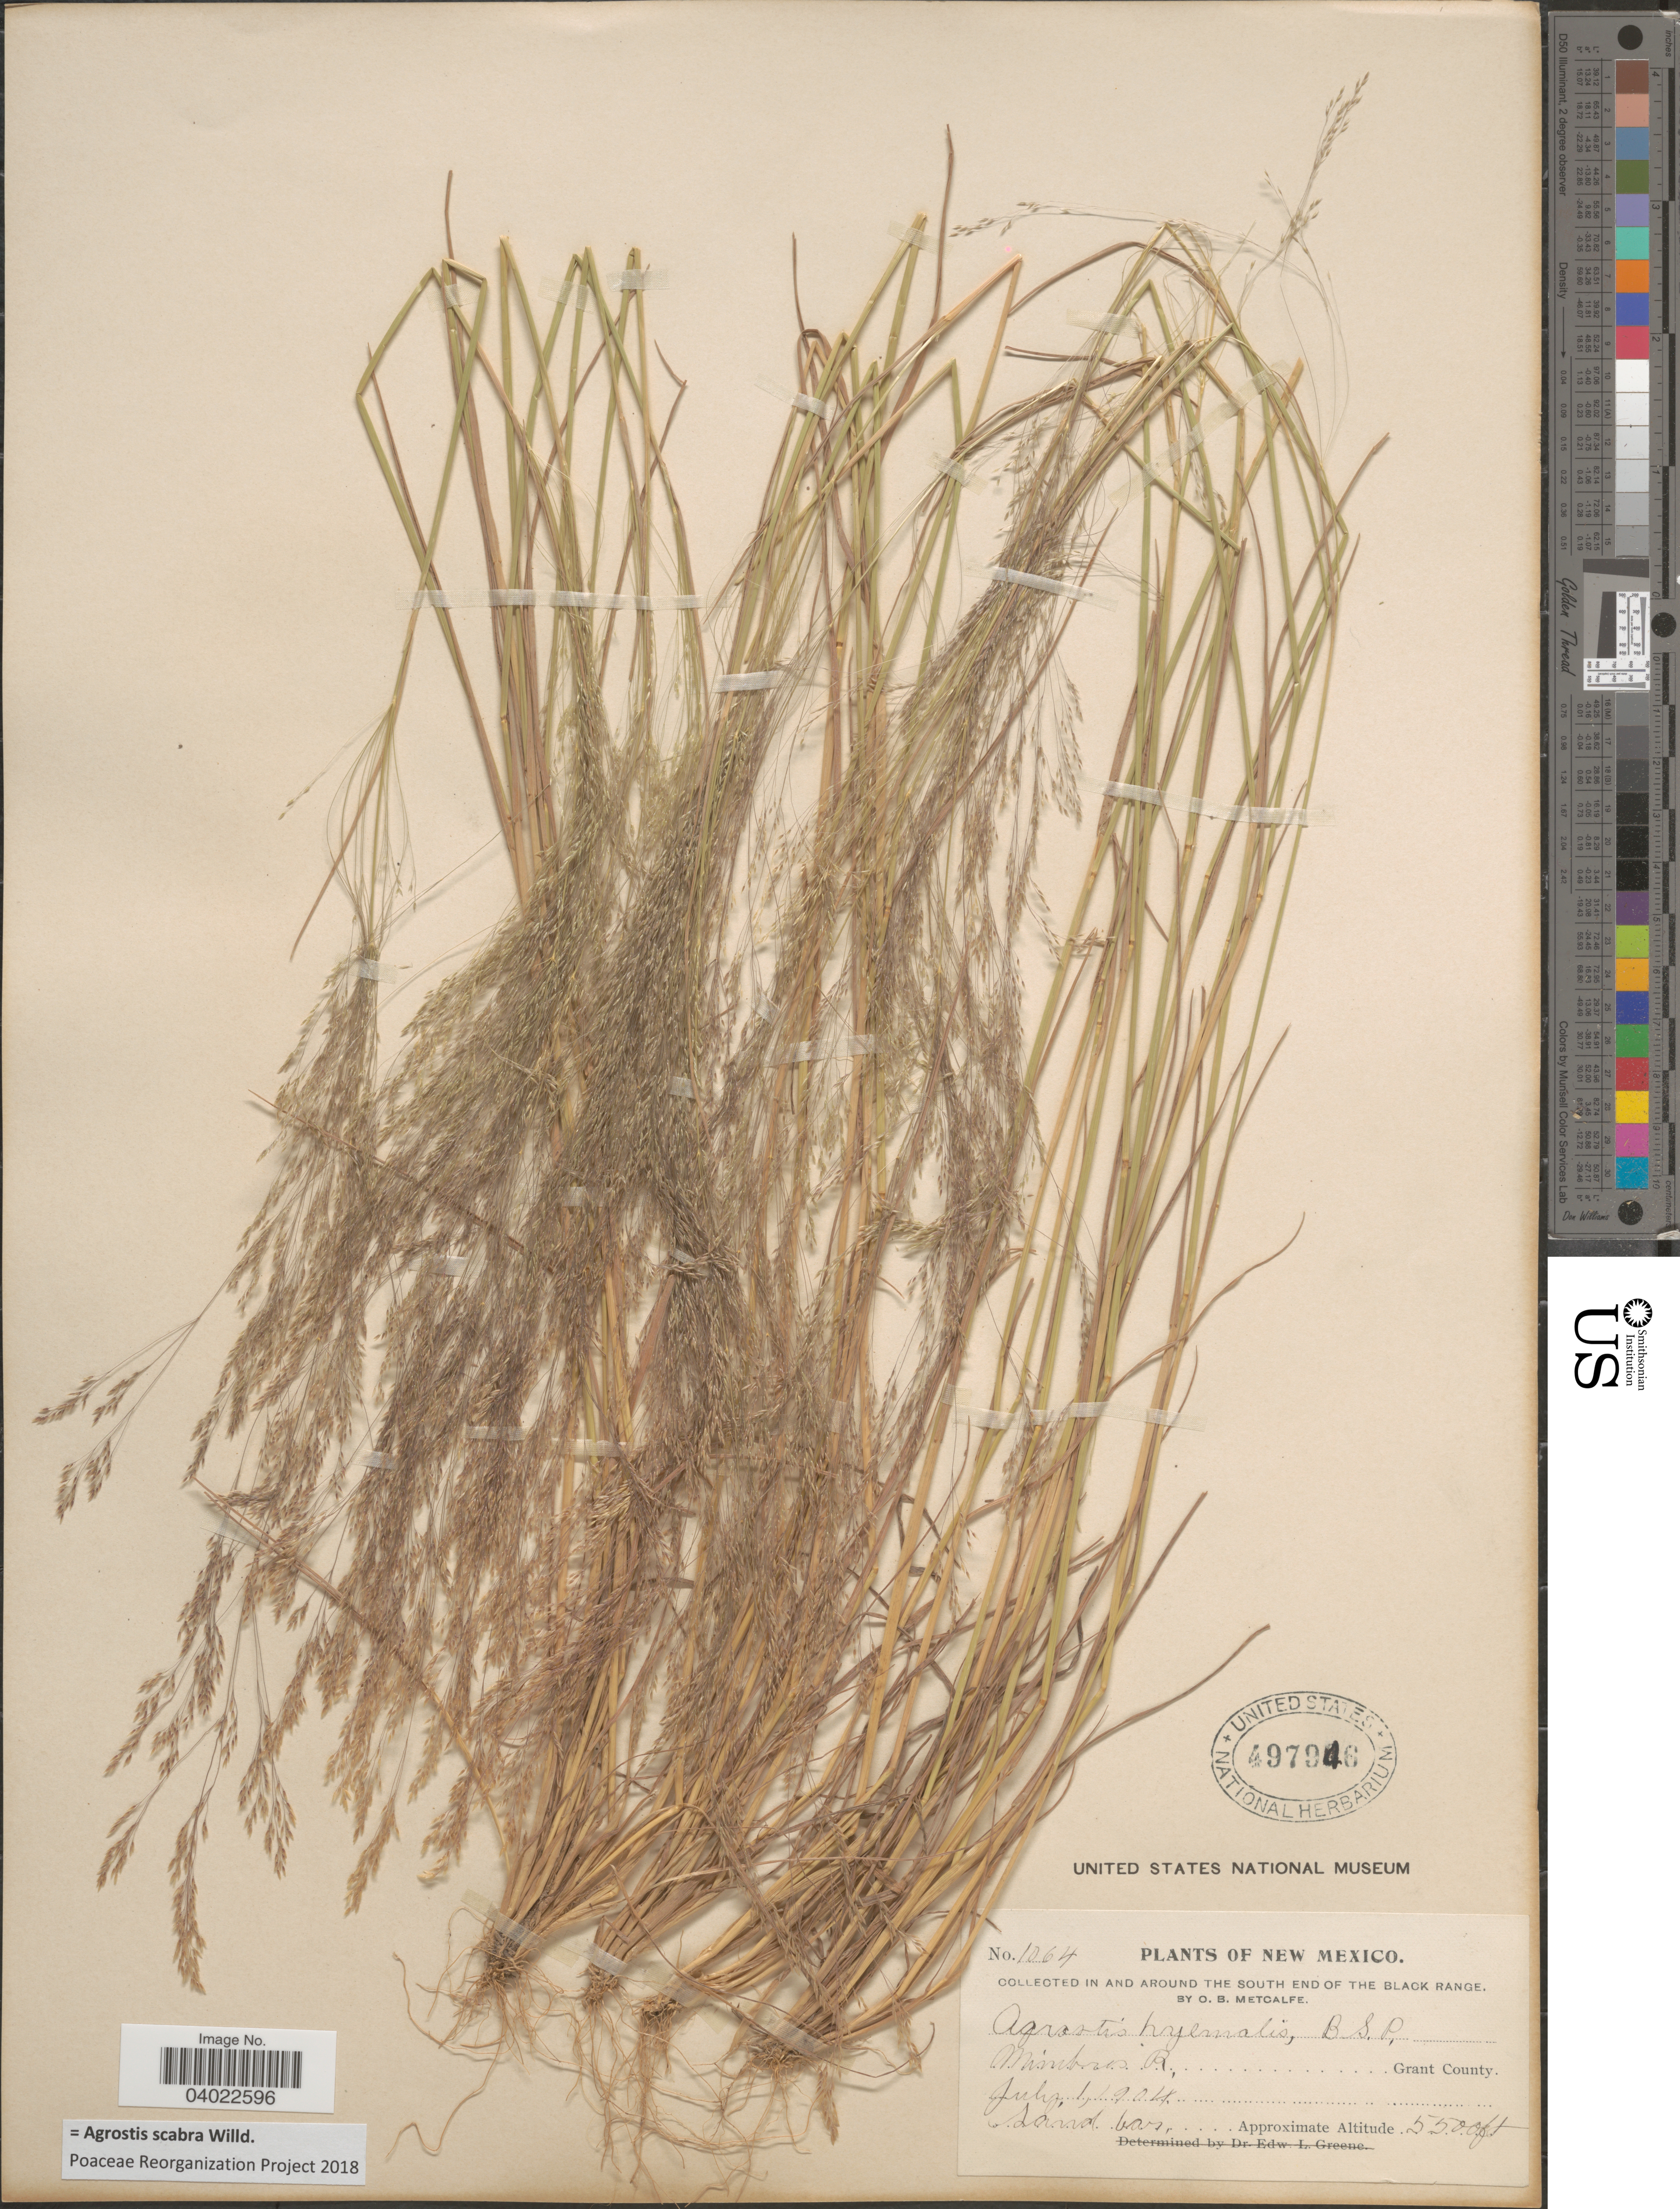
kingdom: Plantae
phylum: Tracheophyta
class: Liliopsida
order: Poales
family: Poaceae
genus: Agrostis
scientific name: Agrostis scabra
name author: Willd.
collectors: O. B. Metcalfe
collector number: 1064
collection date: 1904-07-01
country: United States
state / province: New Mexico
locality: In and around the south end of the Black Range. Mimbres R., Grant County.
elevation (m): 1676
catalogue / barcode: US 497946